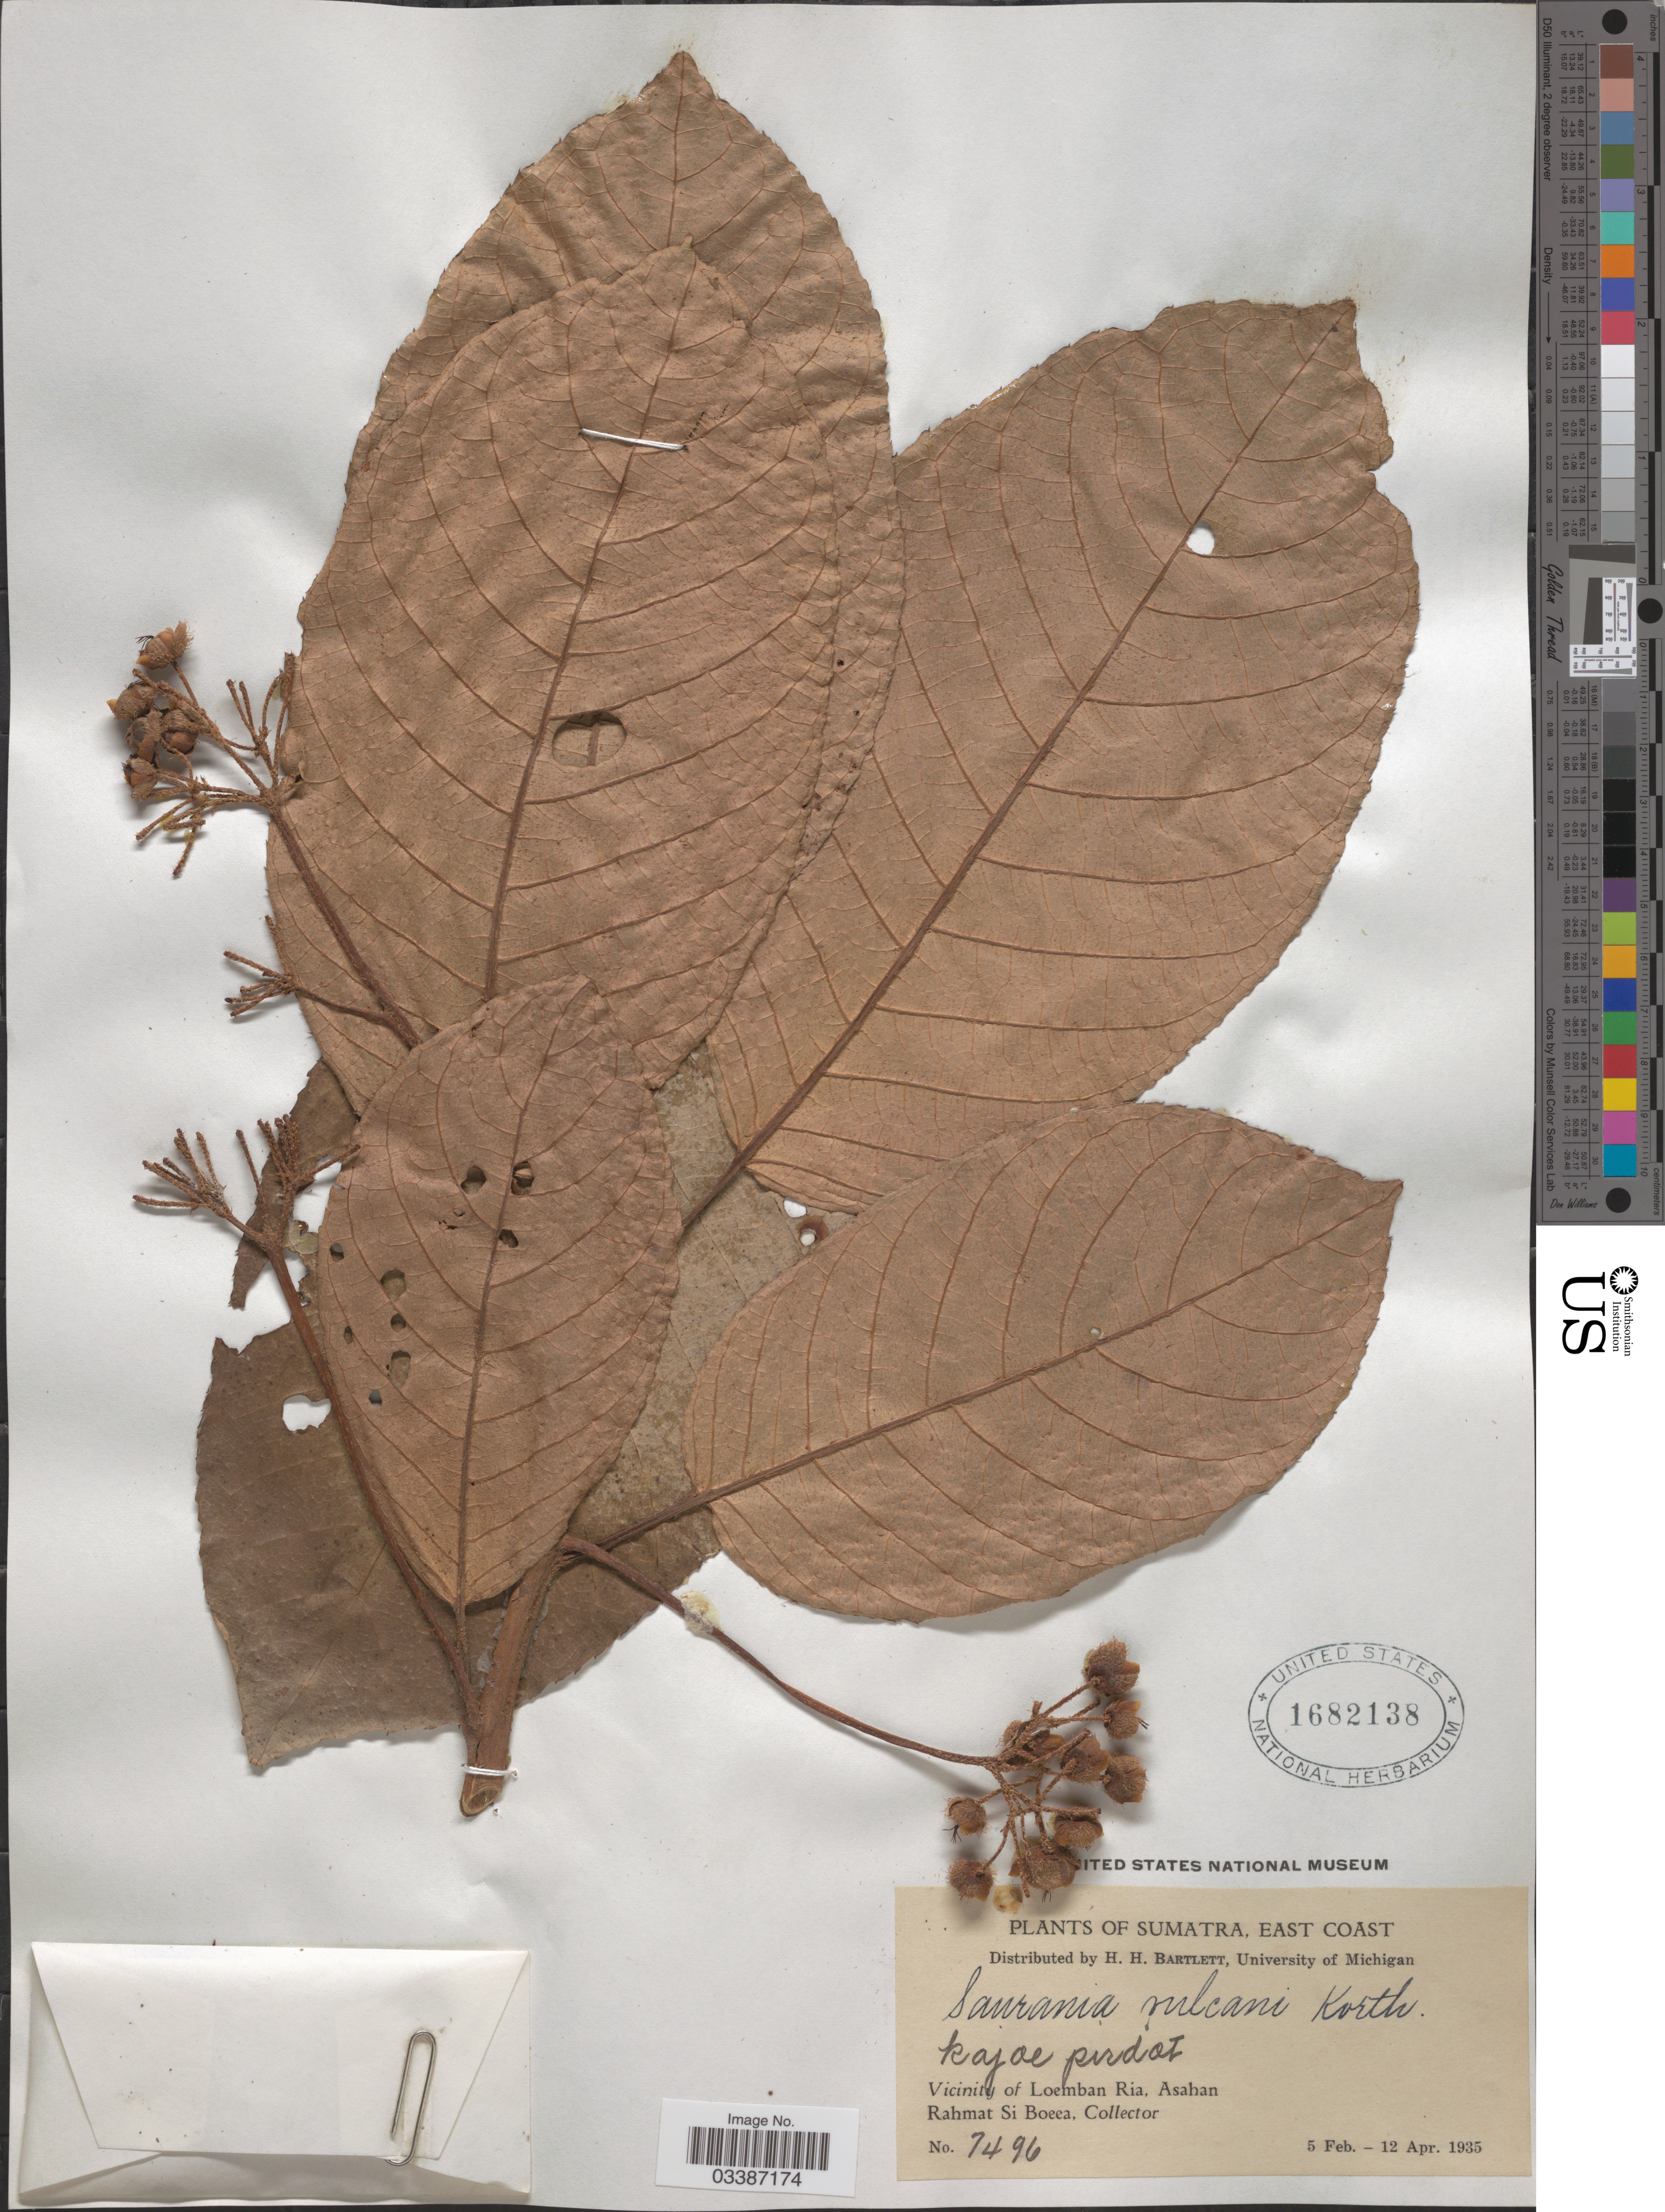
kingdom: Plantae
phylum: Tracheophyta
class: Magnoliopsida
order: Ericales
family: Actinidiaceae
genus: Saurauia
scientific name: Saurauia vulcani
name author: Korth.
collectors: Rahmat Si Boeea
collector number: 7496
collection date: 1935-02-05/1935-04-12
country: Indonesia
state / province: Sumatra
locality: East Coast. Vicinity of Loemban Ria, Asahan.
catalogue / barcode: US 1682138